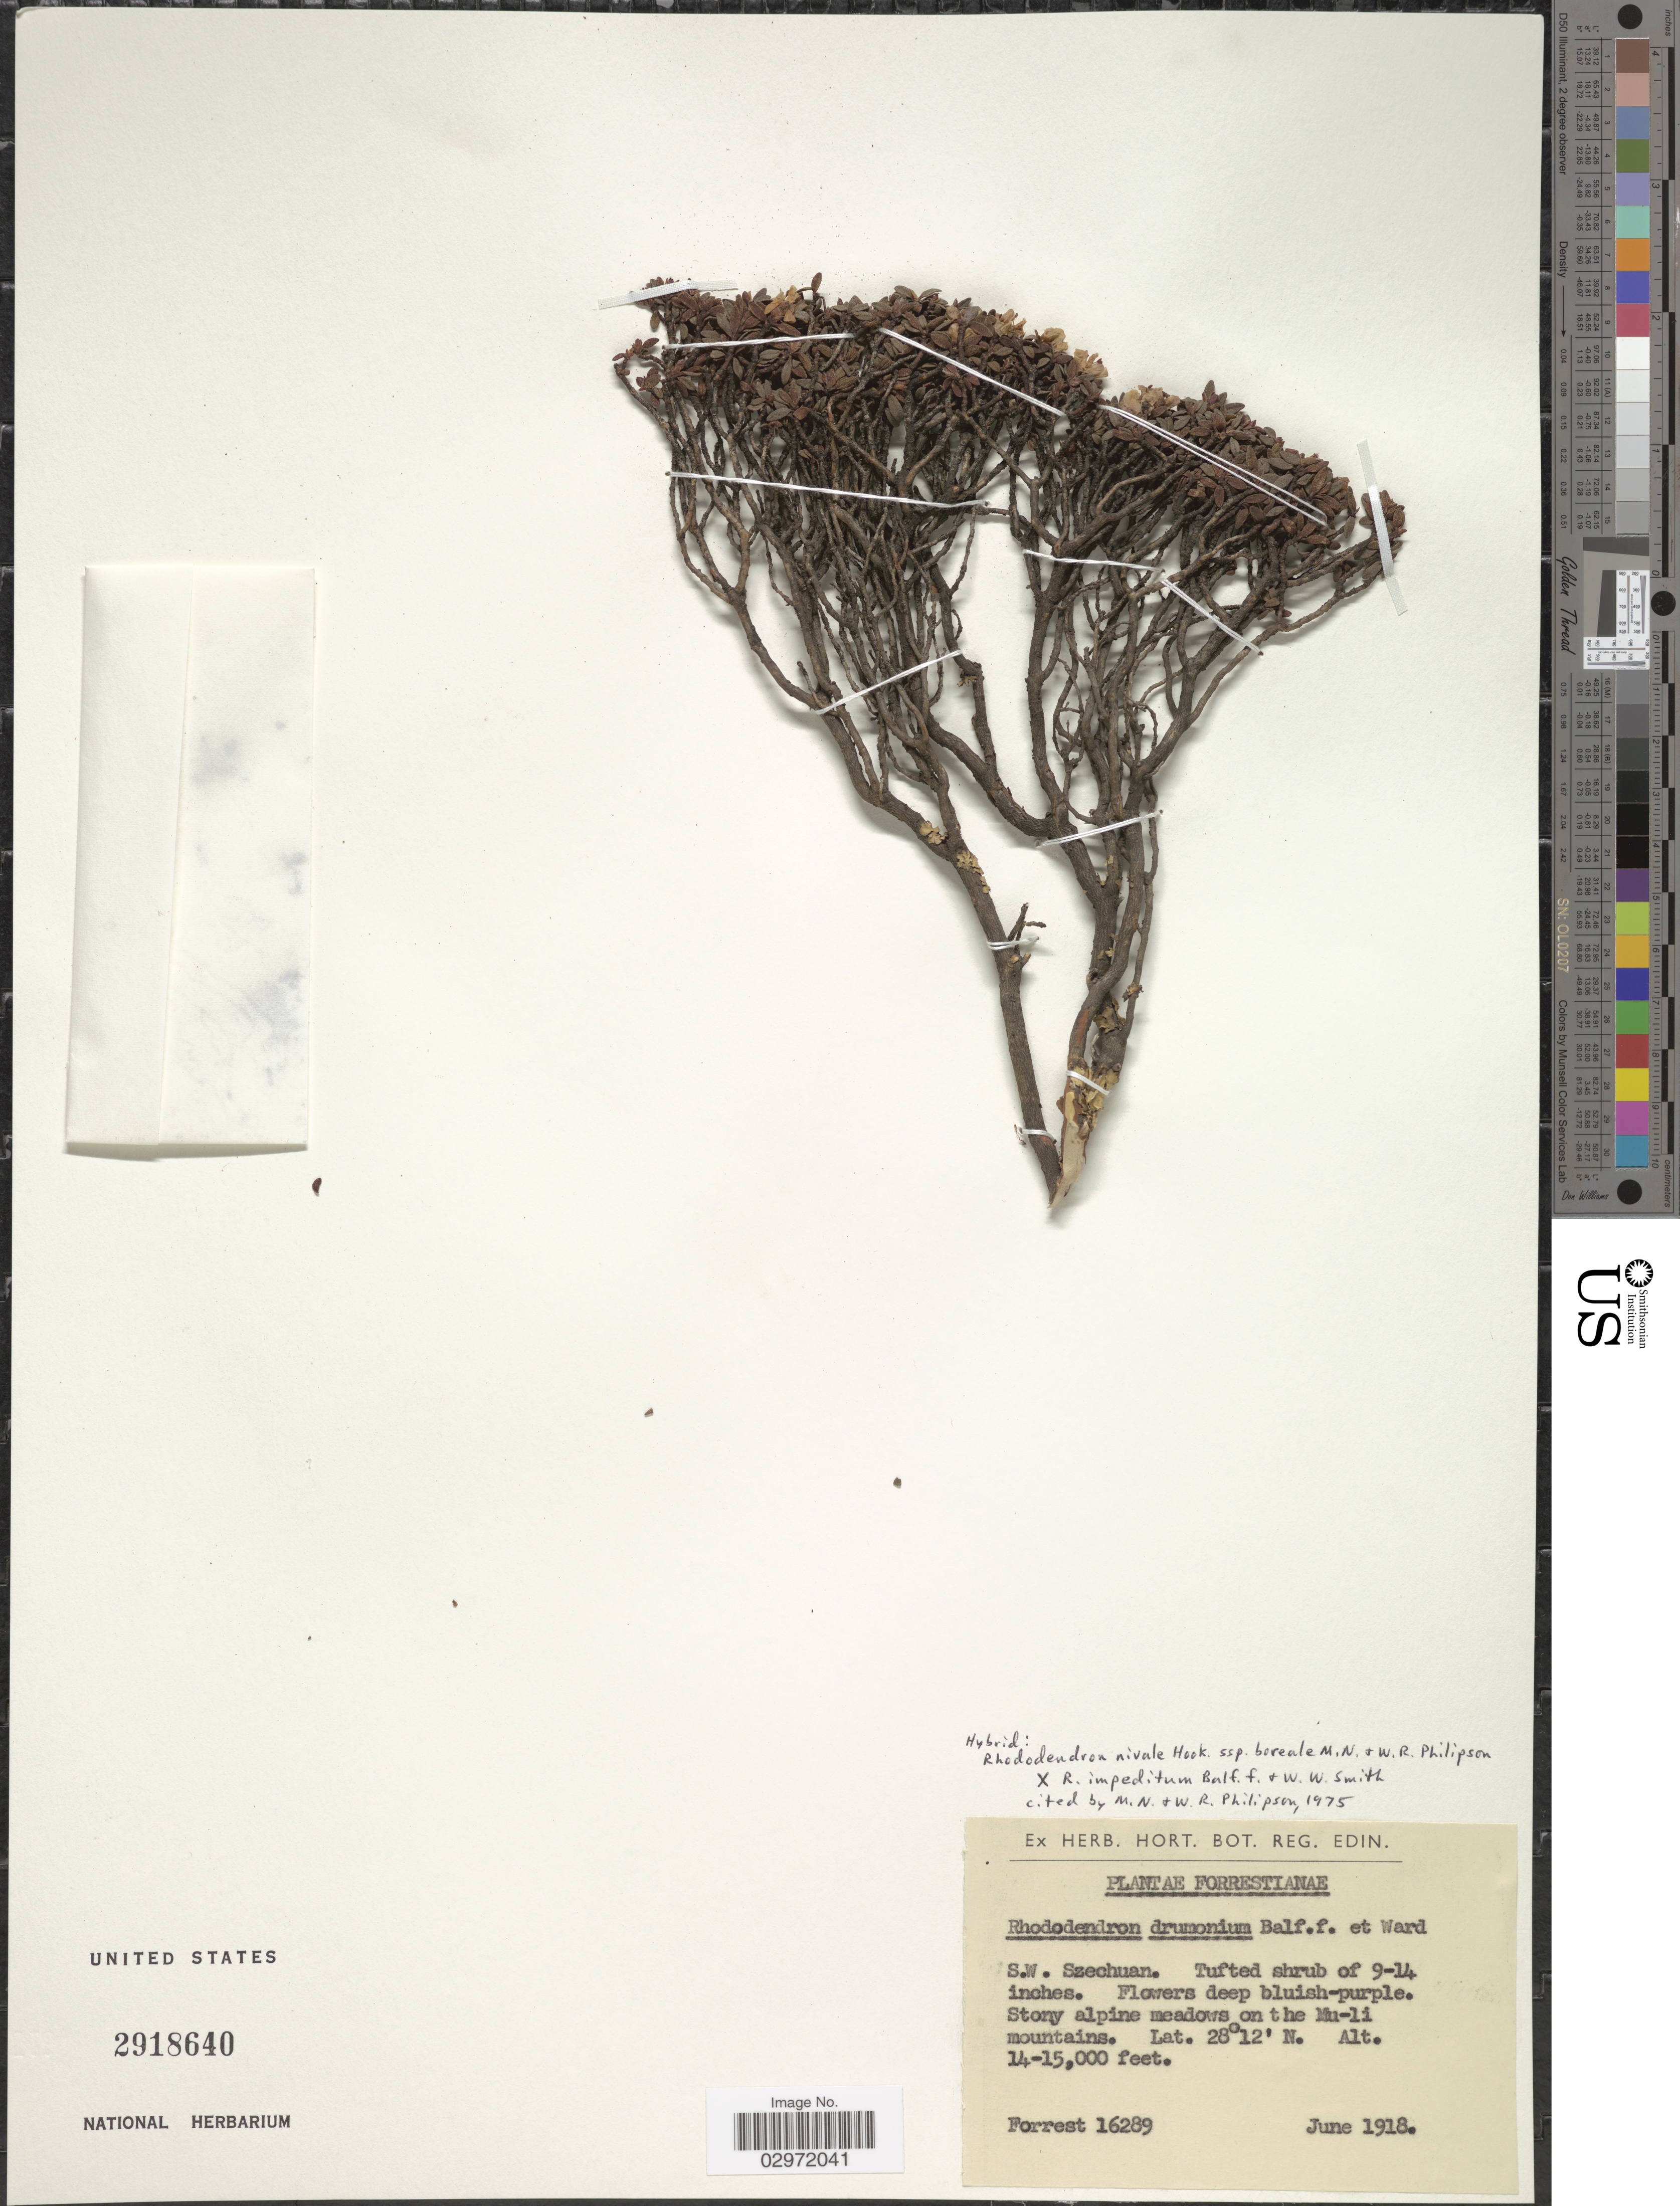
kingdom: Plantae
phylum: Tracheophyta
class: Magnoliopsida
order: Ericales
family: Ericaceae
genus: Rhododendron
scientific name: Rhododendron nivale subsp. boreale x R. impeditum Balf. f. & W.W. Sm.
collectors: -. Forrest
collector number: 16289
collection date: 1918-06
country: China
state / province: Sichuan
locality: S.W. Szechuan. Stony alpine meadows on the Mu-li mountains.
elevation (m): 4267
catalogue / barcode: US 2918640